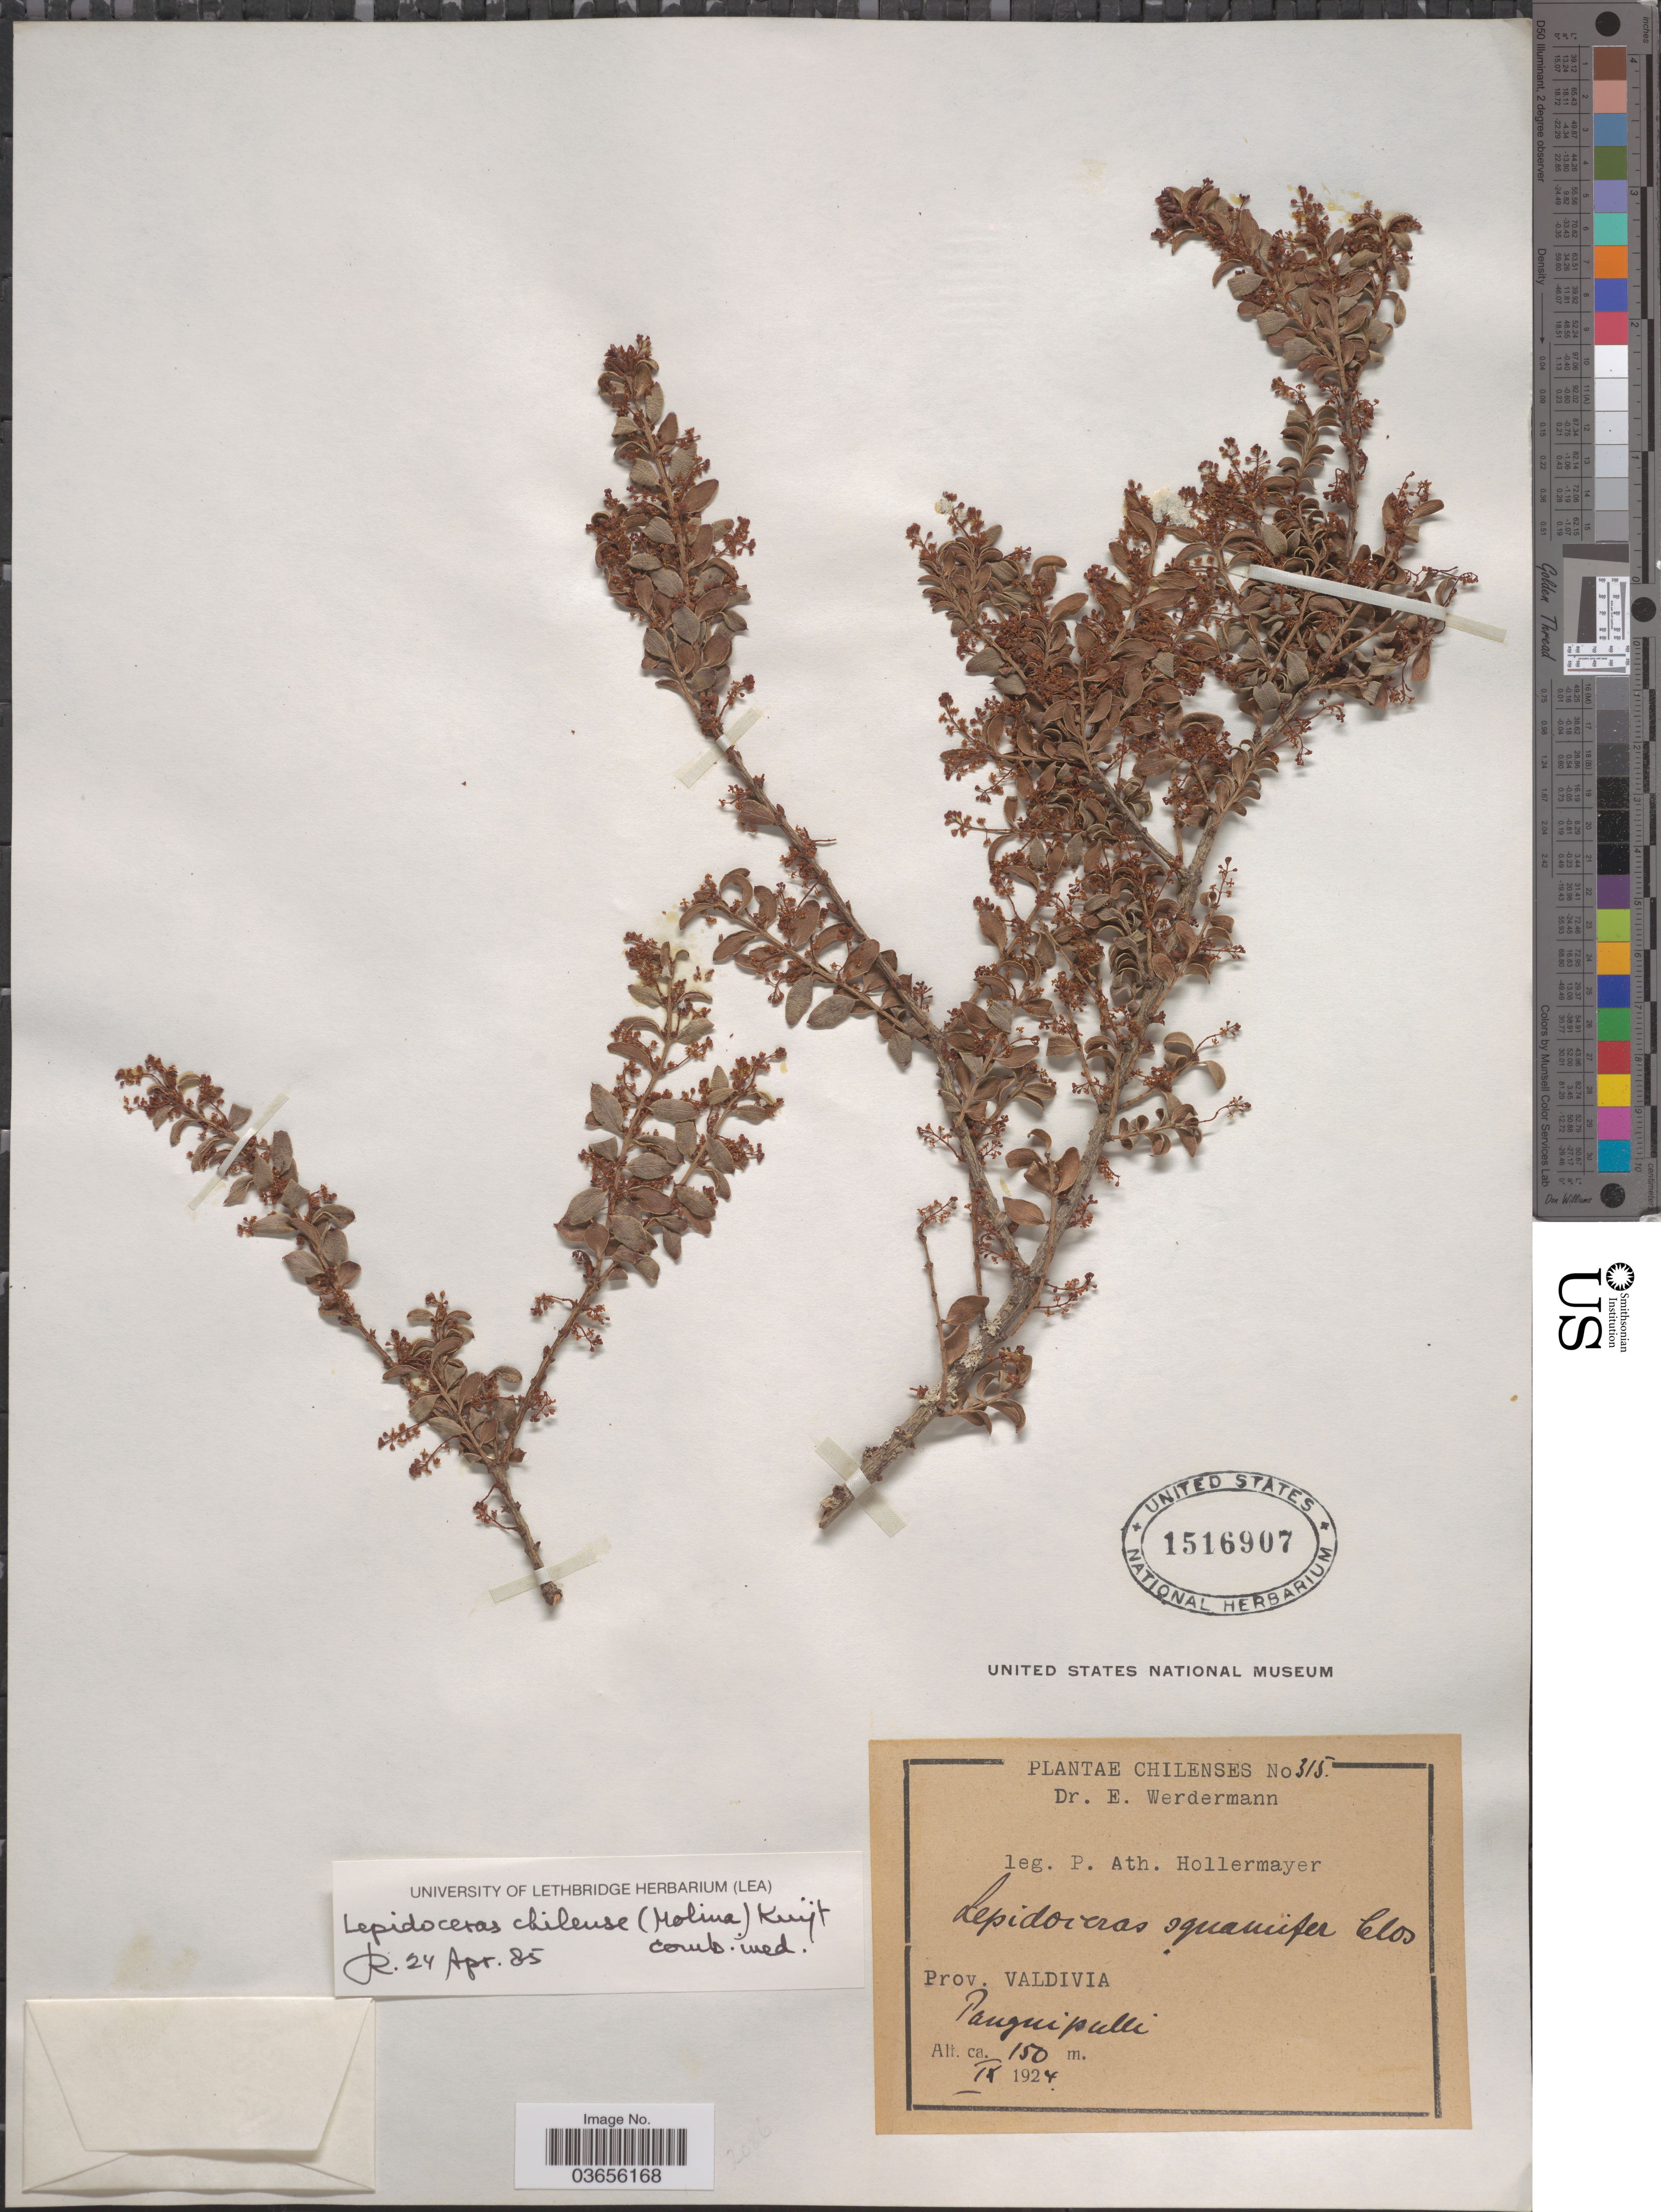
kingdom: Plantae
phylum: Tracheophyta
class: Magnoliopsida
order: Santalales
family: Santalaceae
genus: Lepidoceras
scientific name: Lepidoceras chilense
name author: (Molina) Kuijt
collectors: P. Hollermayer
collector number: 315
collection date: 1924-09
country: Chile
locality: Prov. Valdivia. Panguipulli.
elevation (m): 150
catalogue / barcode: US 1516907